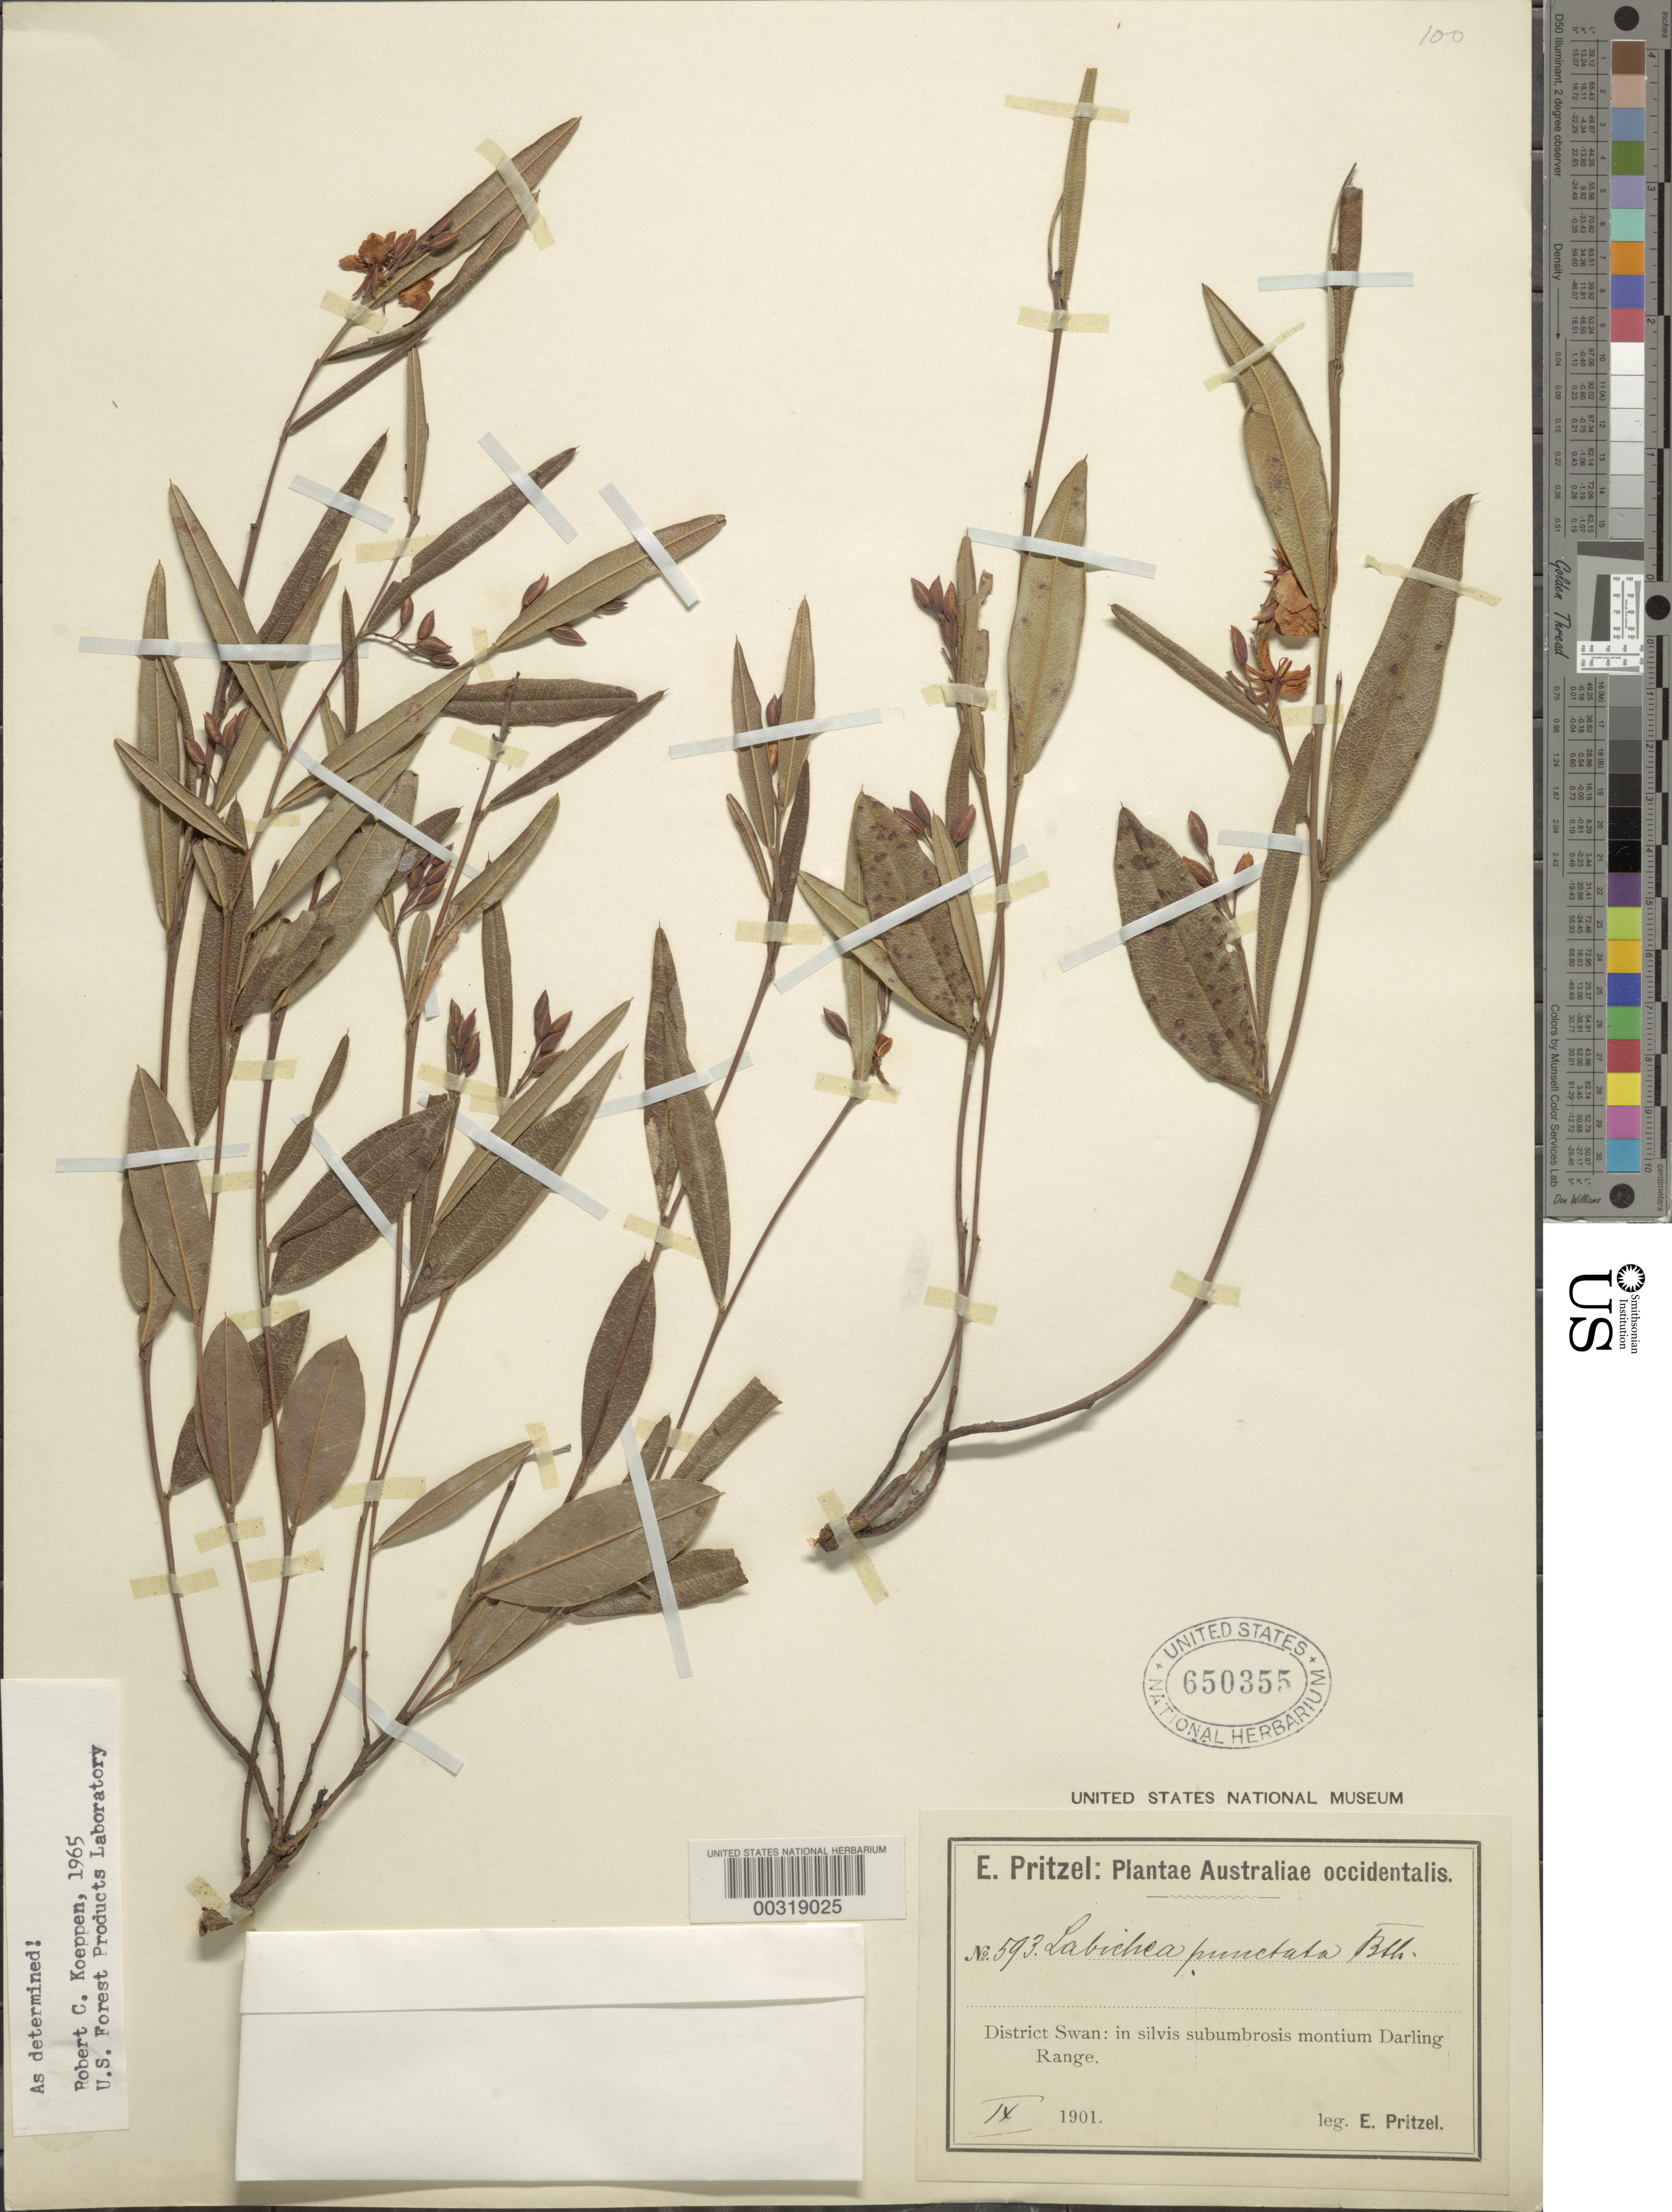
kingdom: Plantae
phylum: Tracheophyta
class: Magnoliopsida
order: Fabales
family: Fabaceae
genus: Labichea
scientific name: Labichea punctata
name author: Lindl.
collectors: E. G. Pritzel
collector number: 593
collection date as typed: Sep 1901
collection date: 1901-09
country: Australia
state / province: Western Australia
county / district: Swan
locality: Darling range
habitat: Partial shade, hilly forest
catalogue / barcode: US 650355